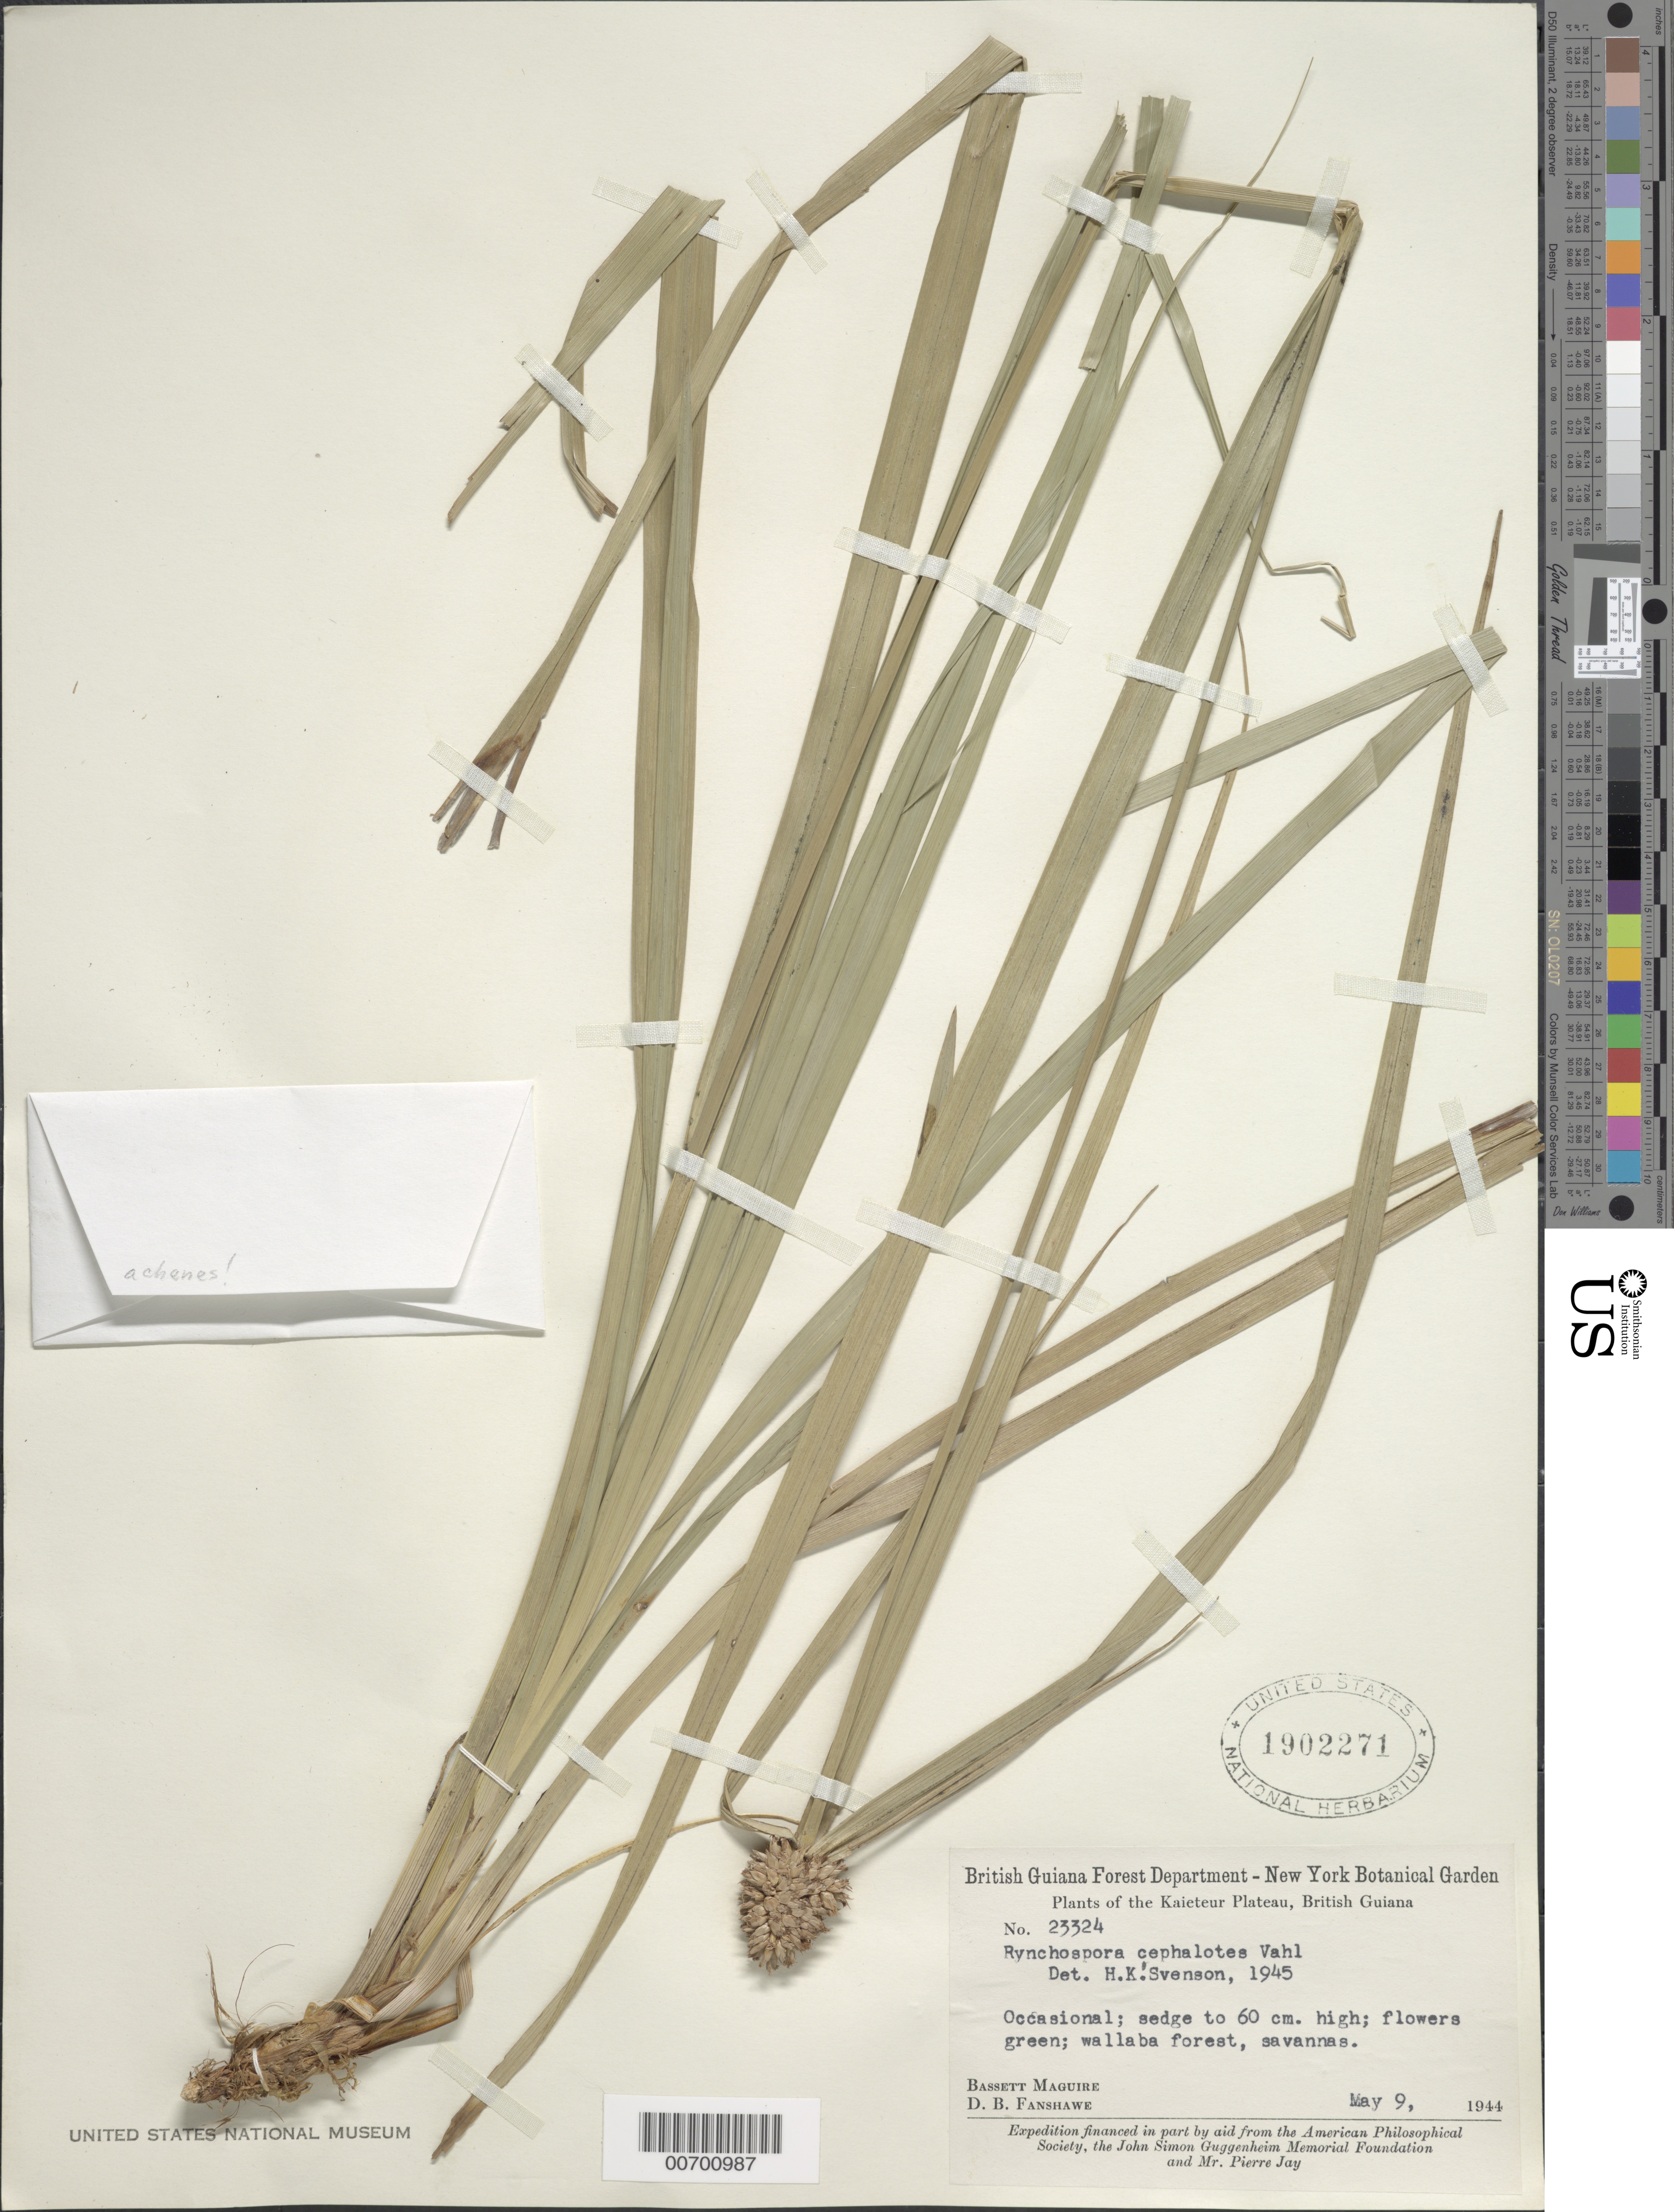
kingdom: Plantae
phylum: Tracheophyta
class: Liliopsida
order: Poales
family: Cyperaceae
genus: Rhynchospora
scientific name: Rhynchospora cephalotes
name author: (L.) Vahl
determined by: Svenson, Henry K.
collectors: B. Maguire & D. B. Fanshawe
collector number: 23324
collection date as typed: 9-May-44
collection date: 1944-05-09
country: Guyana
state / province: Potaro-Siparuni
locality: Kaieteur Plateau, Potaro River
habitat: Wallaba forest, savanna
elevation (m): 427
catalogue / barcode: US 1902271